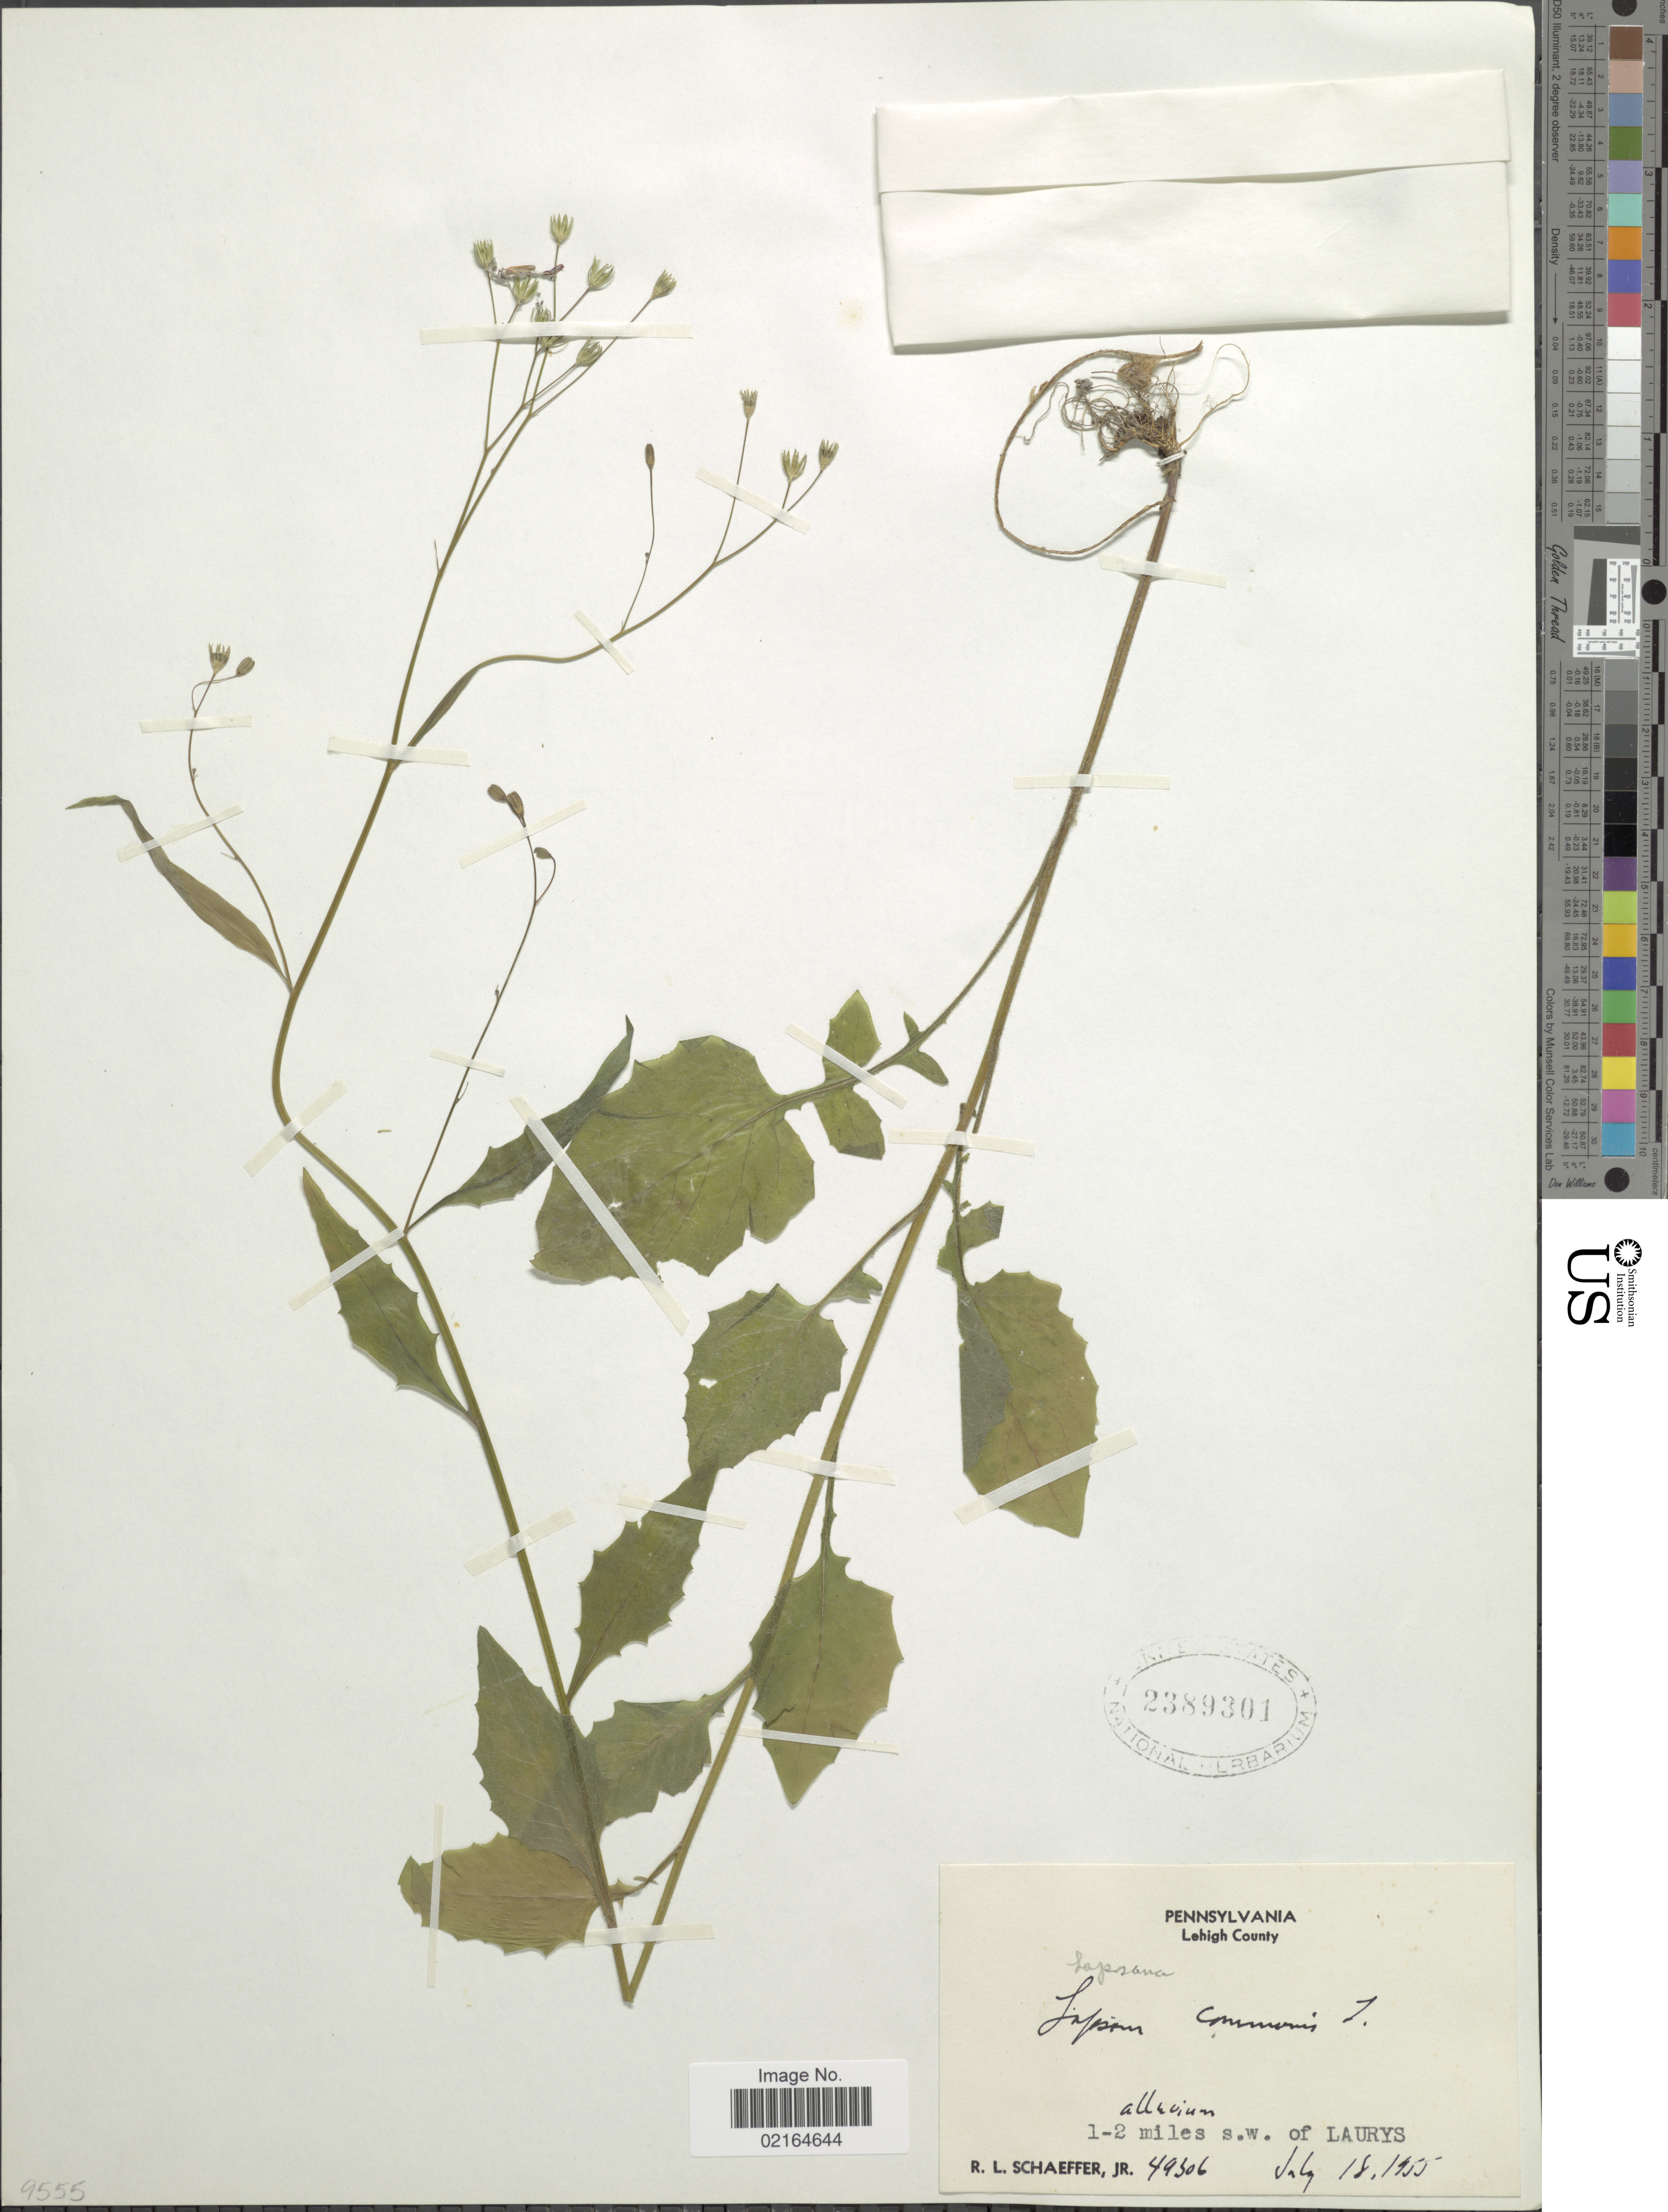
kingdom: Plantae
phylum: Tracheophyta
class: Magnoliopsida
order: Asterales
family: Asteraceae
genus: Lapsana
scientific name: Lapsana communis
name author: L.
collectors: R. L. Schaeffer Jr.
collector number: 49306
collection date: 1955-07-18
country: United States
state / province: Pennsylvania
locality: Lehigh County, Alluvium, 1-2 miles s.w. of Laurys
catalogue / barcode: US 2389301